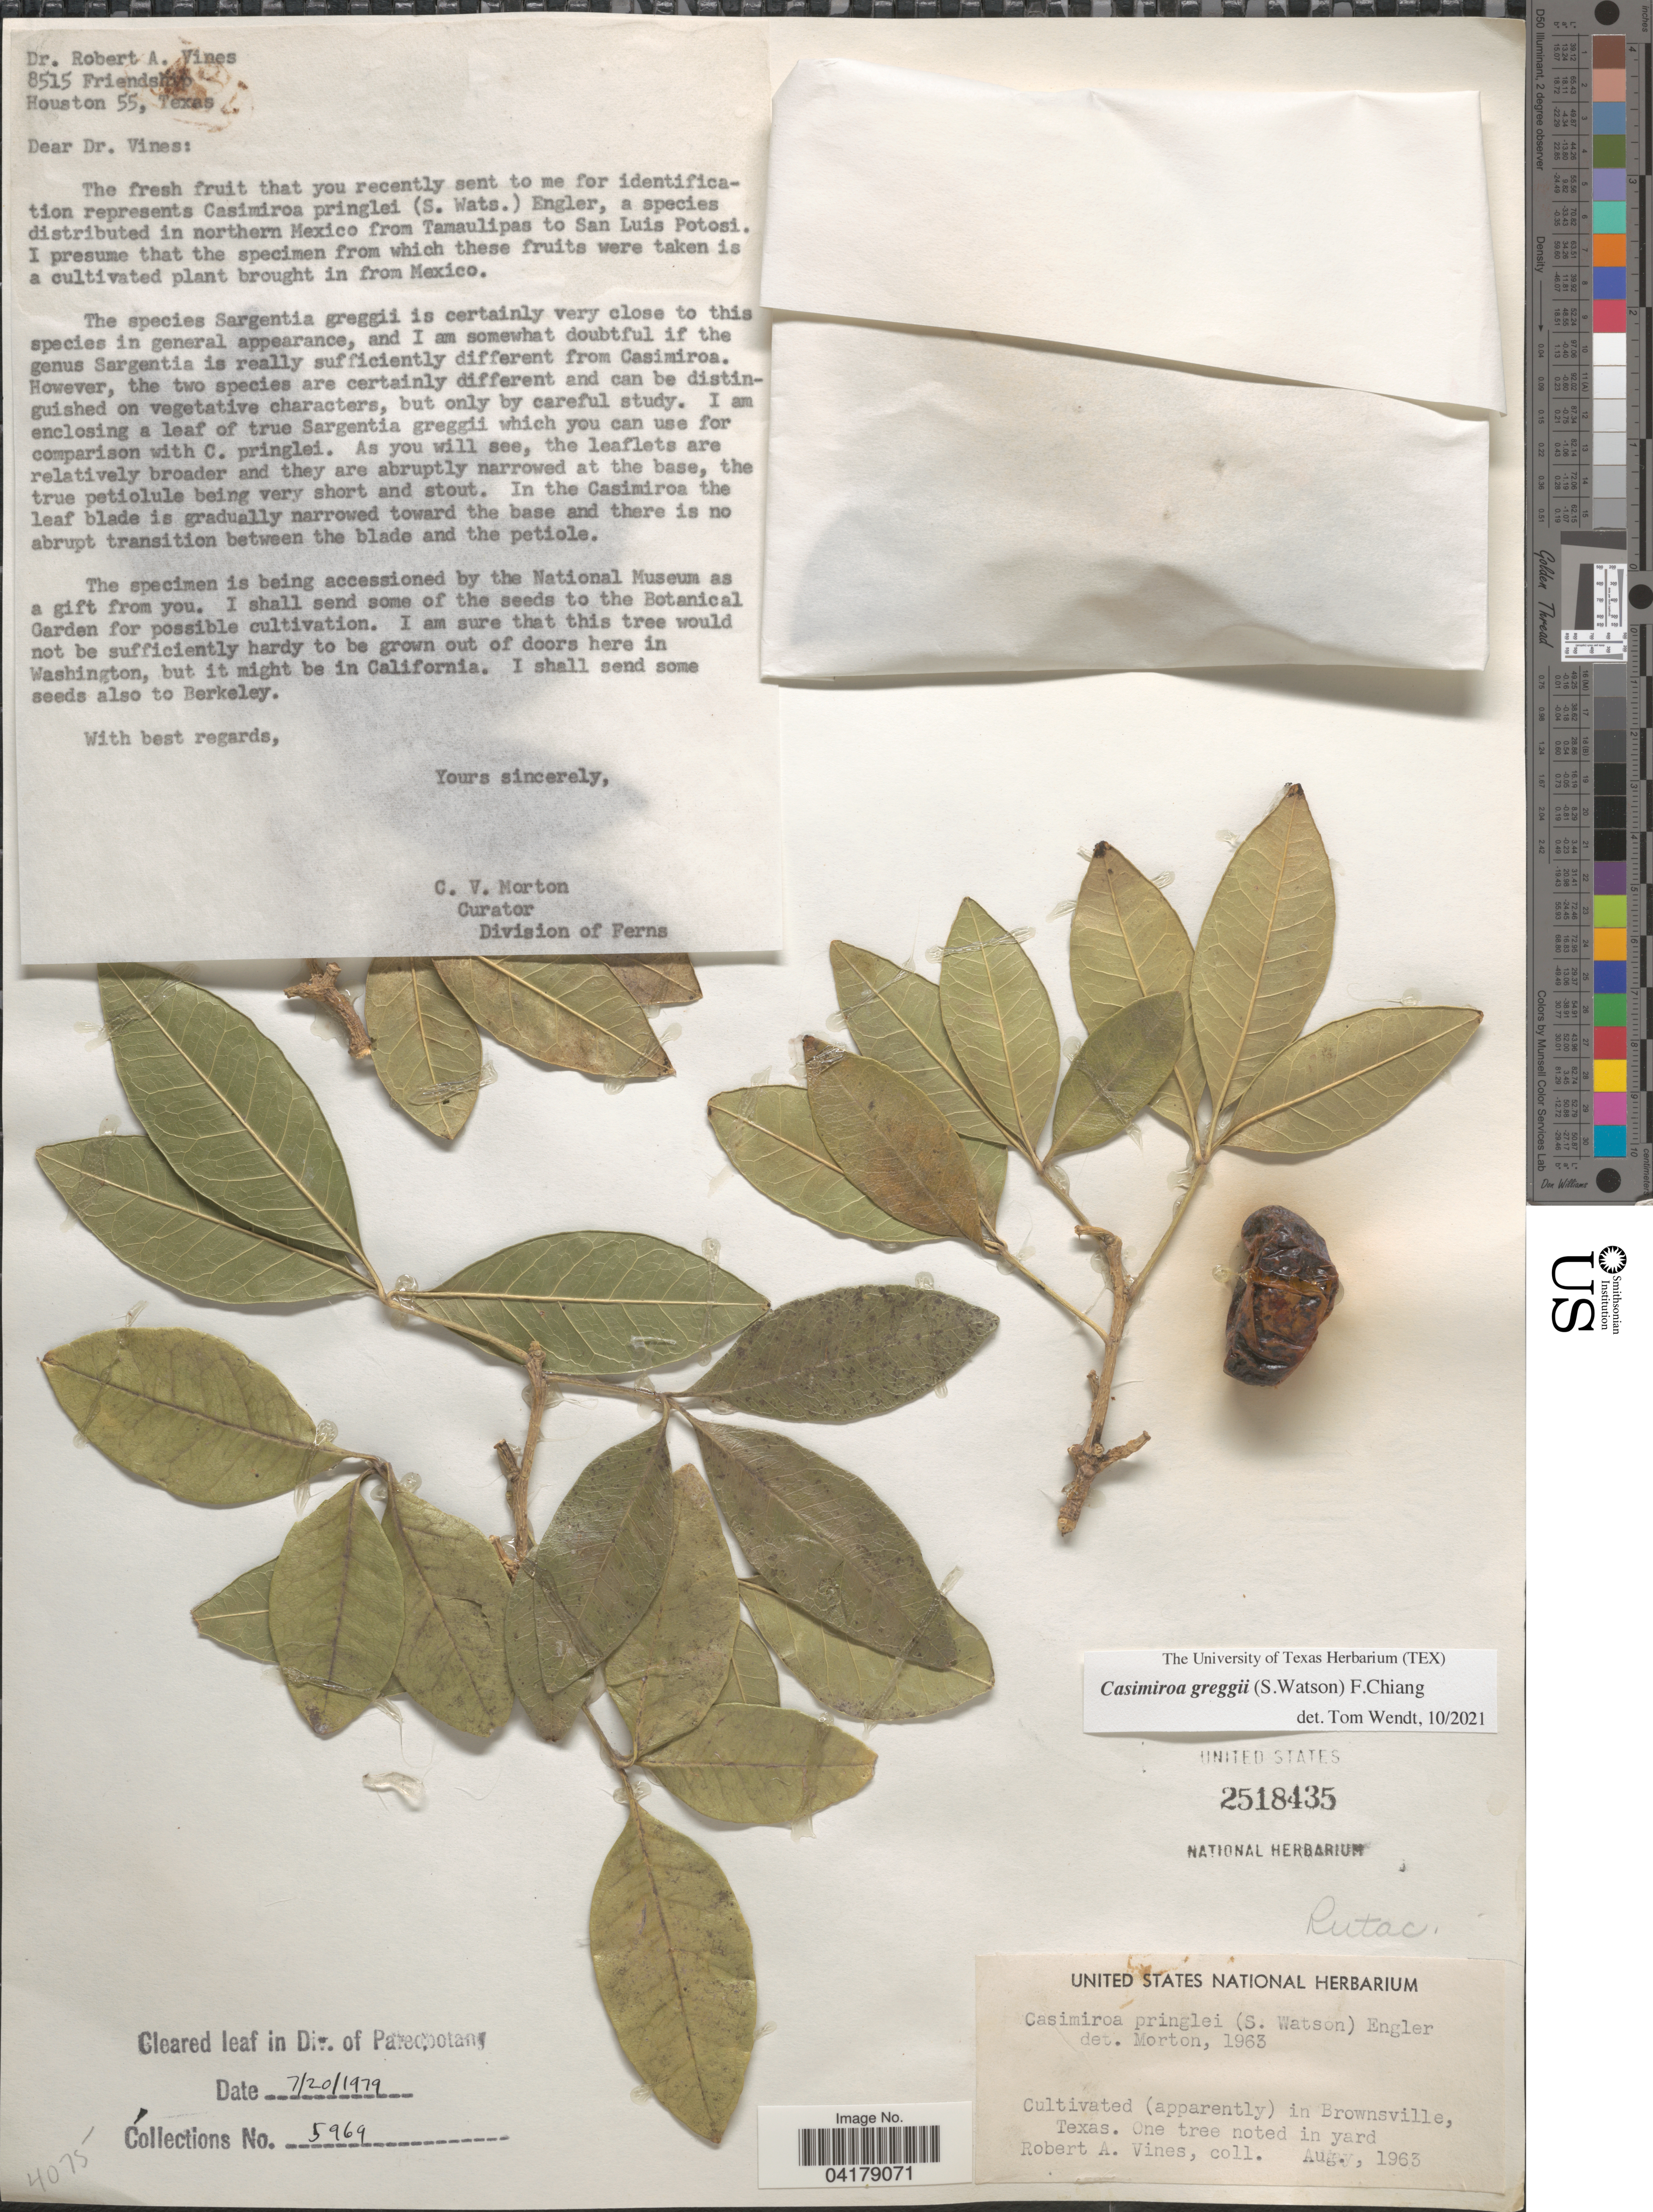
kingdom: Plantae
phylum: Tracheophyta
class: Magnoliopsida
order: Sapindales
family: Rutaceae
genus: Casimiroa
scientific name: Casimiroa greggii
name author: (S. Watson) Chiang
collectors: R. Vines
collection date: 1963-08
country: United States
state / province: Texas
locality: Brownsville.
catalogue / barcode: US 2518435